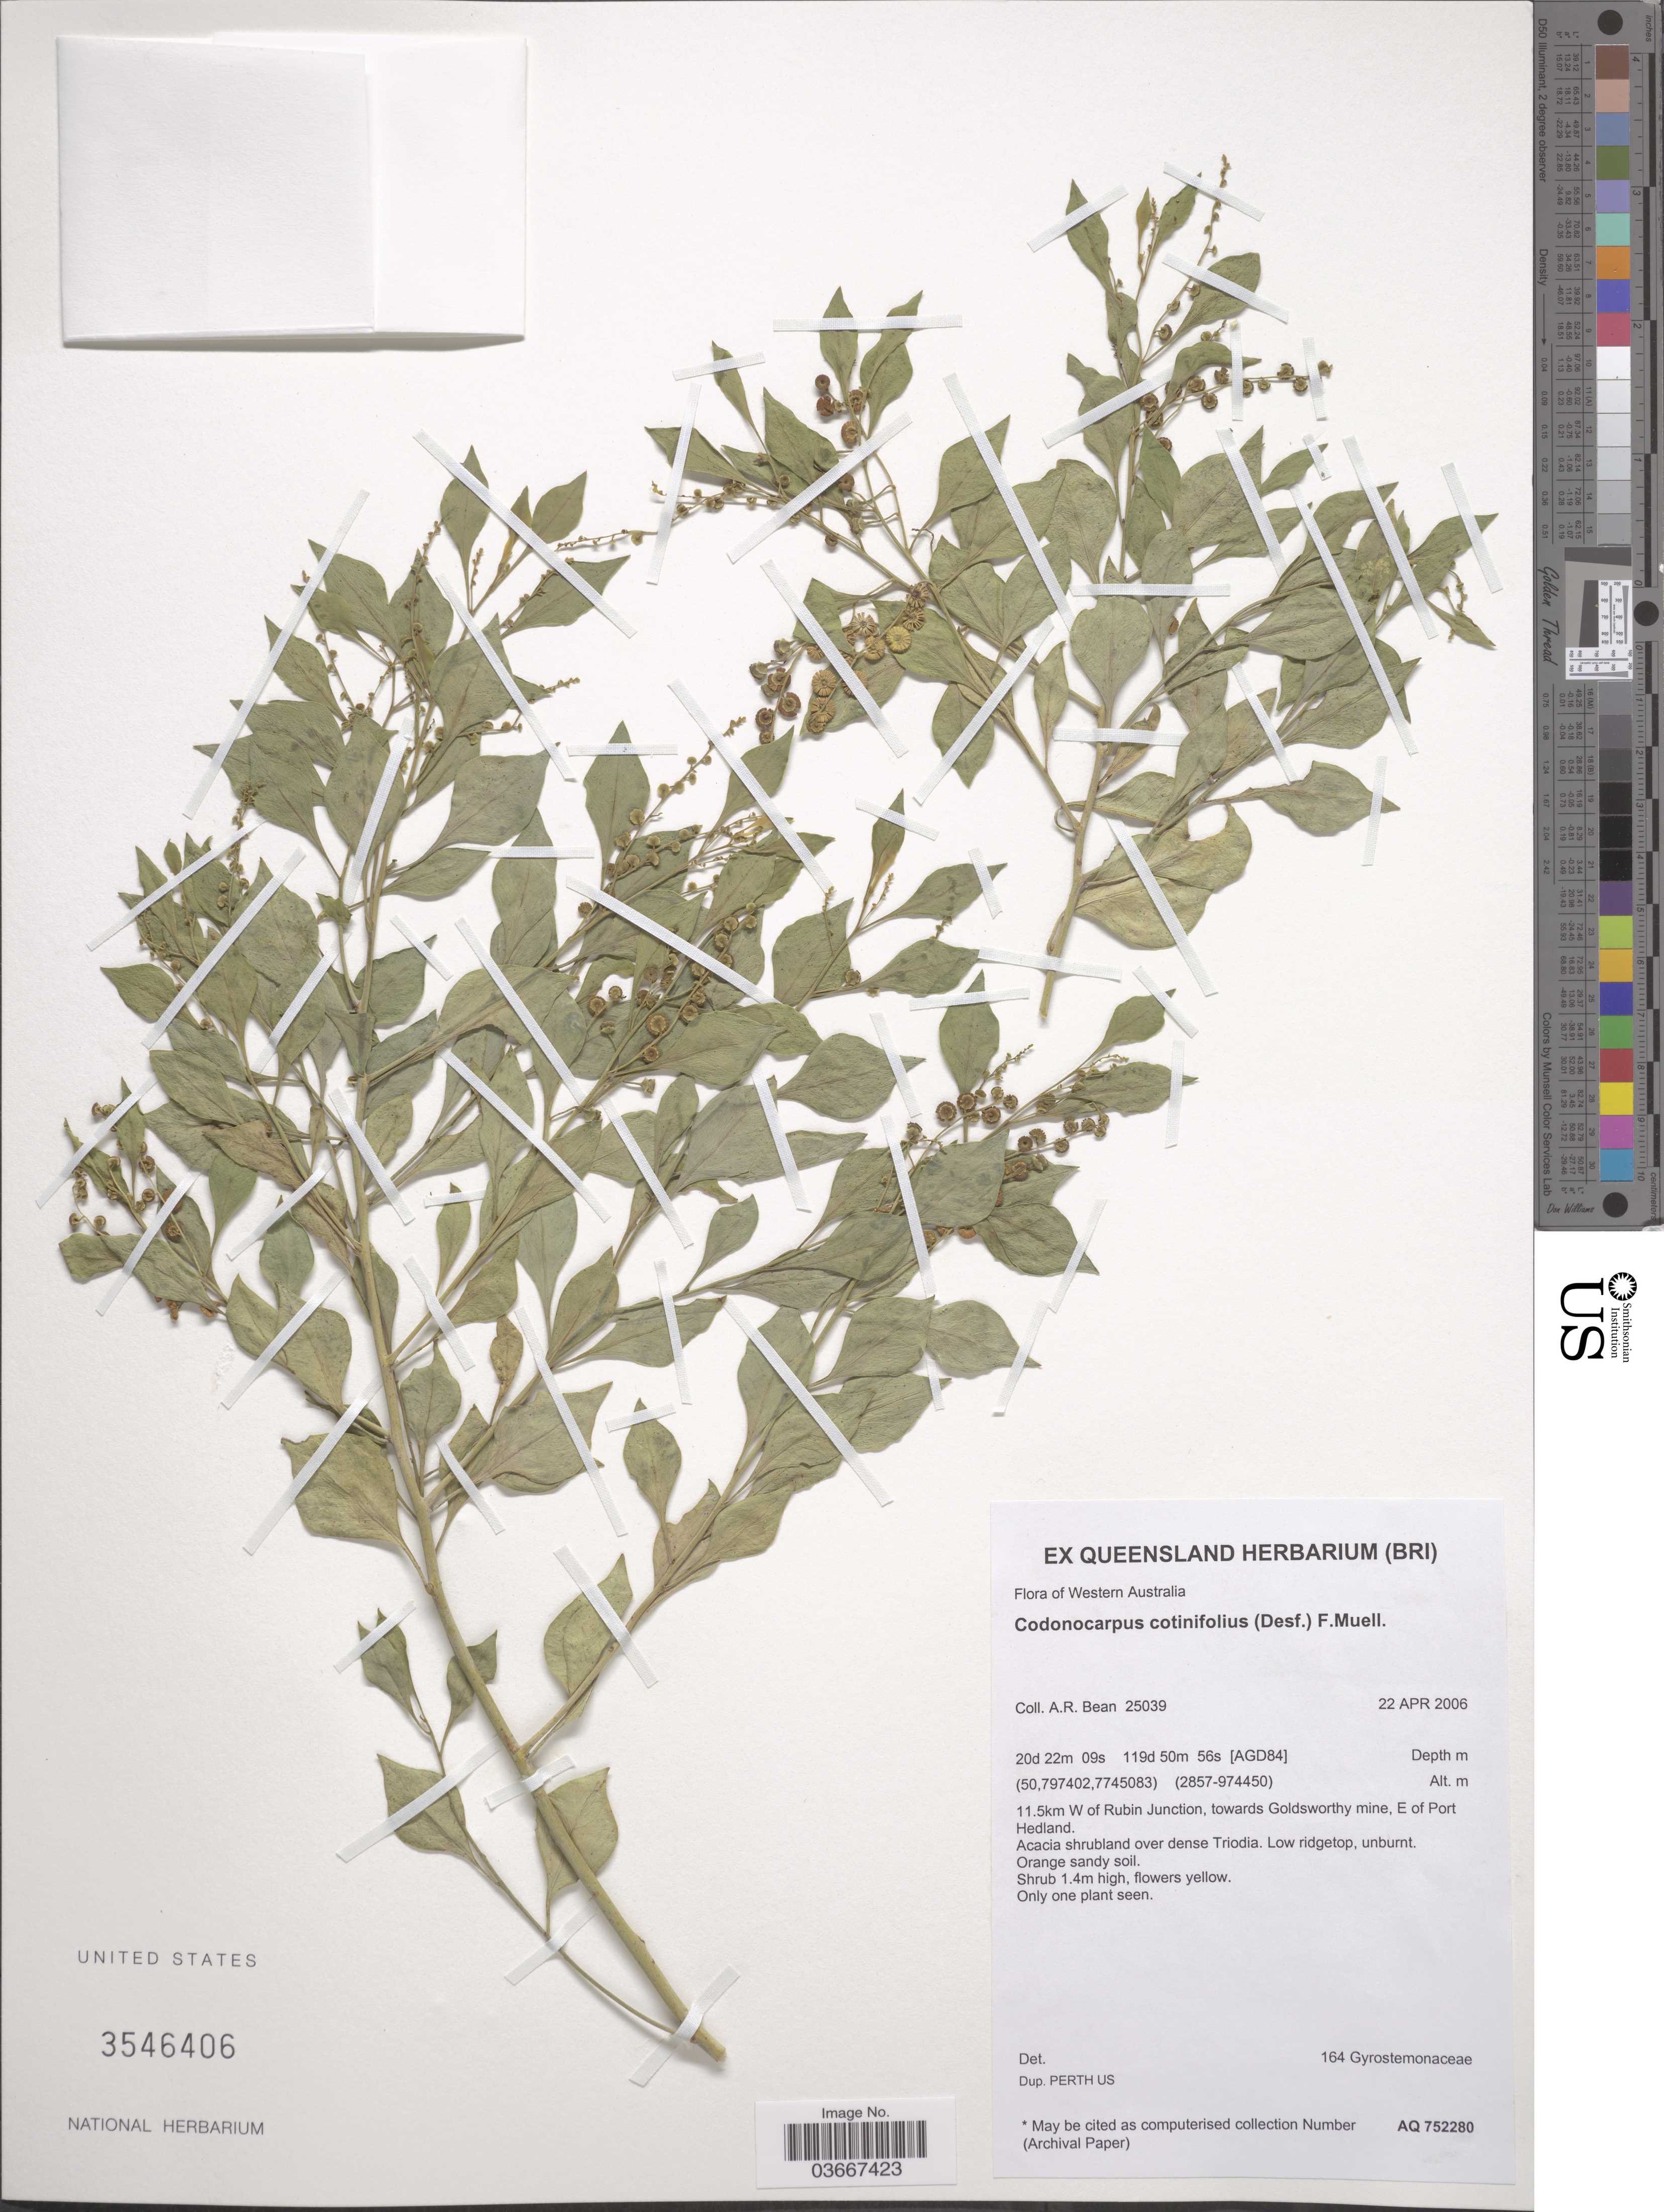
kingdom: Plantae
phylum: Tracheophyta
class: Magnoliopsida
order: Brassicales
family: Gyrostemonaceae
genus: Codonocarpus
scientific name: Codonocarpus cotinifolius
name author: (Desf.) F. Muell.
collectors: A. R. Bean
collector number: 25039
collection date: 2006-04-22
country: Australia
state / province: Western Australia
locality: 11.5km W of Rubin Junction, towards Goldsworthy mine, E of Port Hedland.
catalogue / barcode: US 3546406